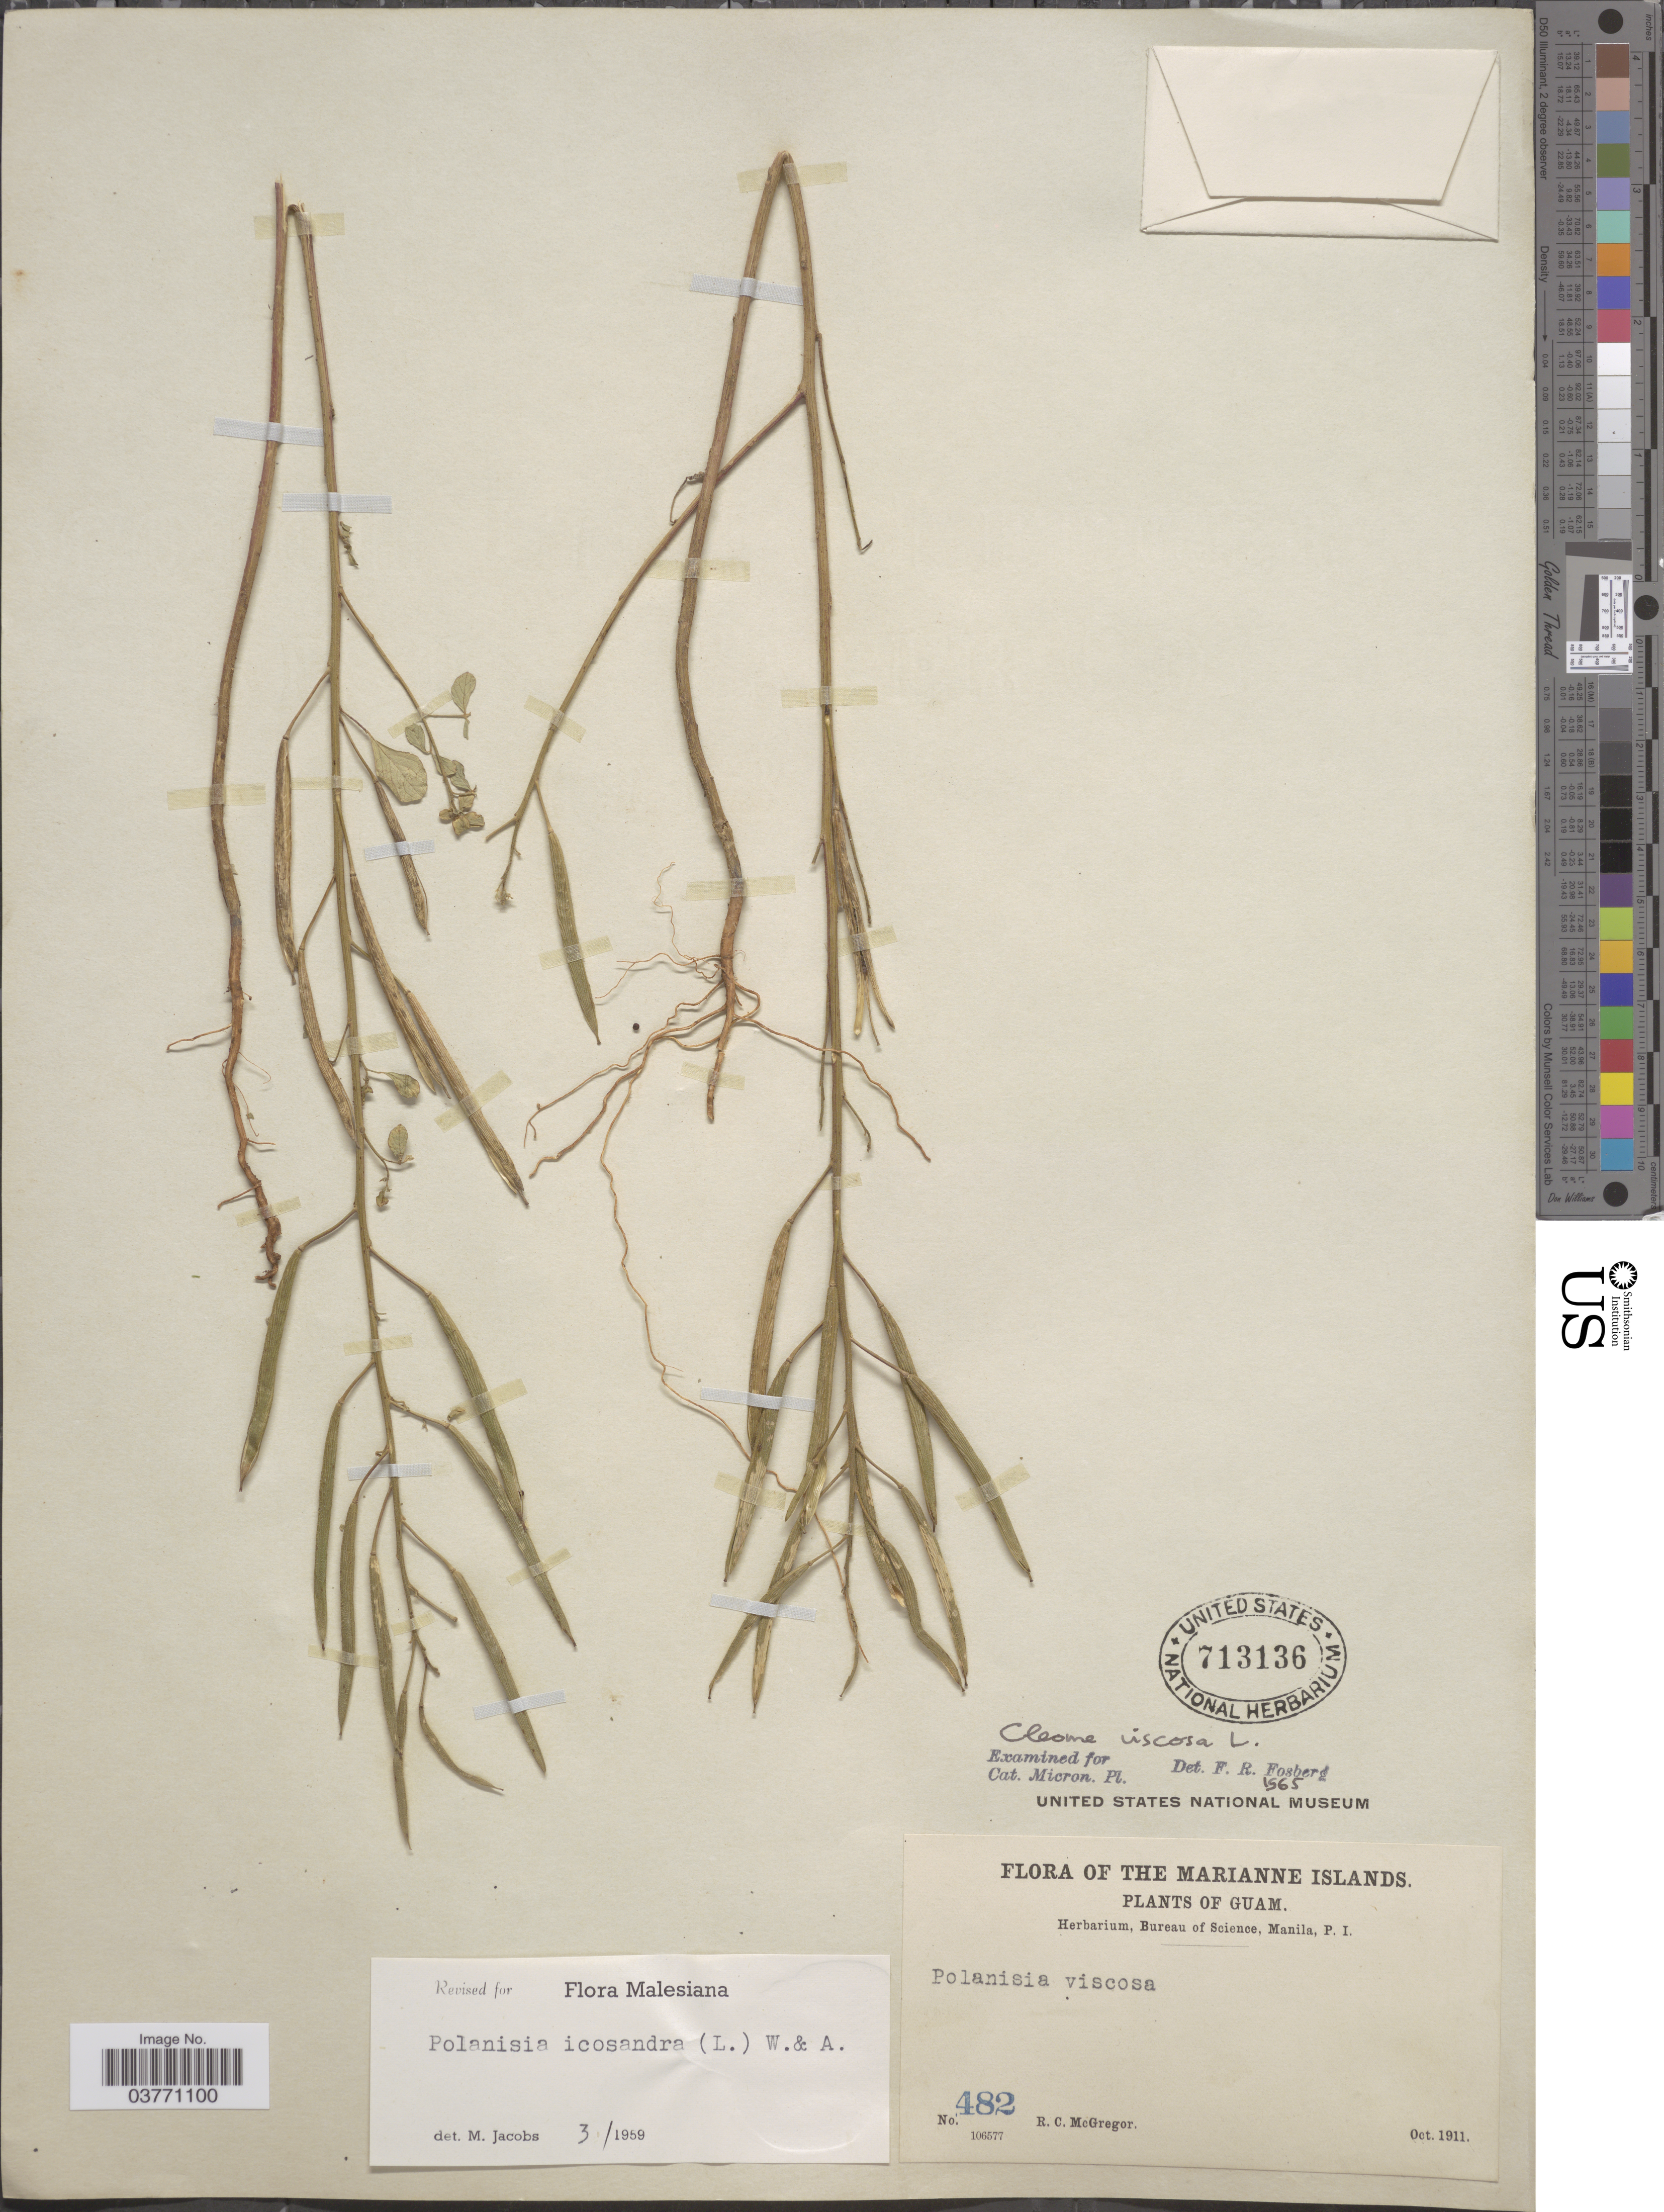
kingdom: Plantae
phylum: Tracheophyta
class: Magnoliopsida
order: Brassicales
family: Cleomaceae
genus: Arivela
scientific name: Arivela viscosa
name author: (L.) Raf.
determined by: Wagner, W. L., (BOT), Smithsonian Institution - National Museum of Natural History (UNITED STATES)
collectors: R. C. McGregor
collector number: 482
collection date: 1911-10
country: Guam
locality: The Marianne Islands.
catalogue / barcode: US 713136